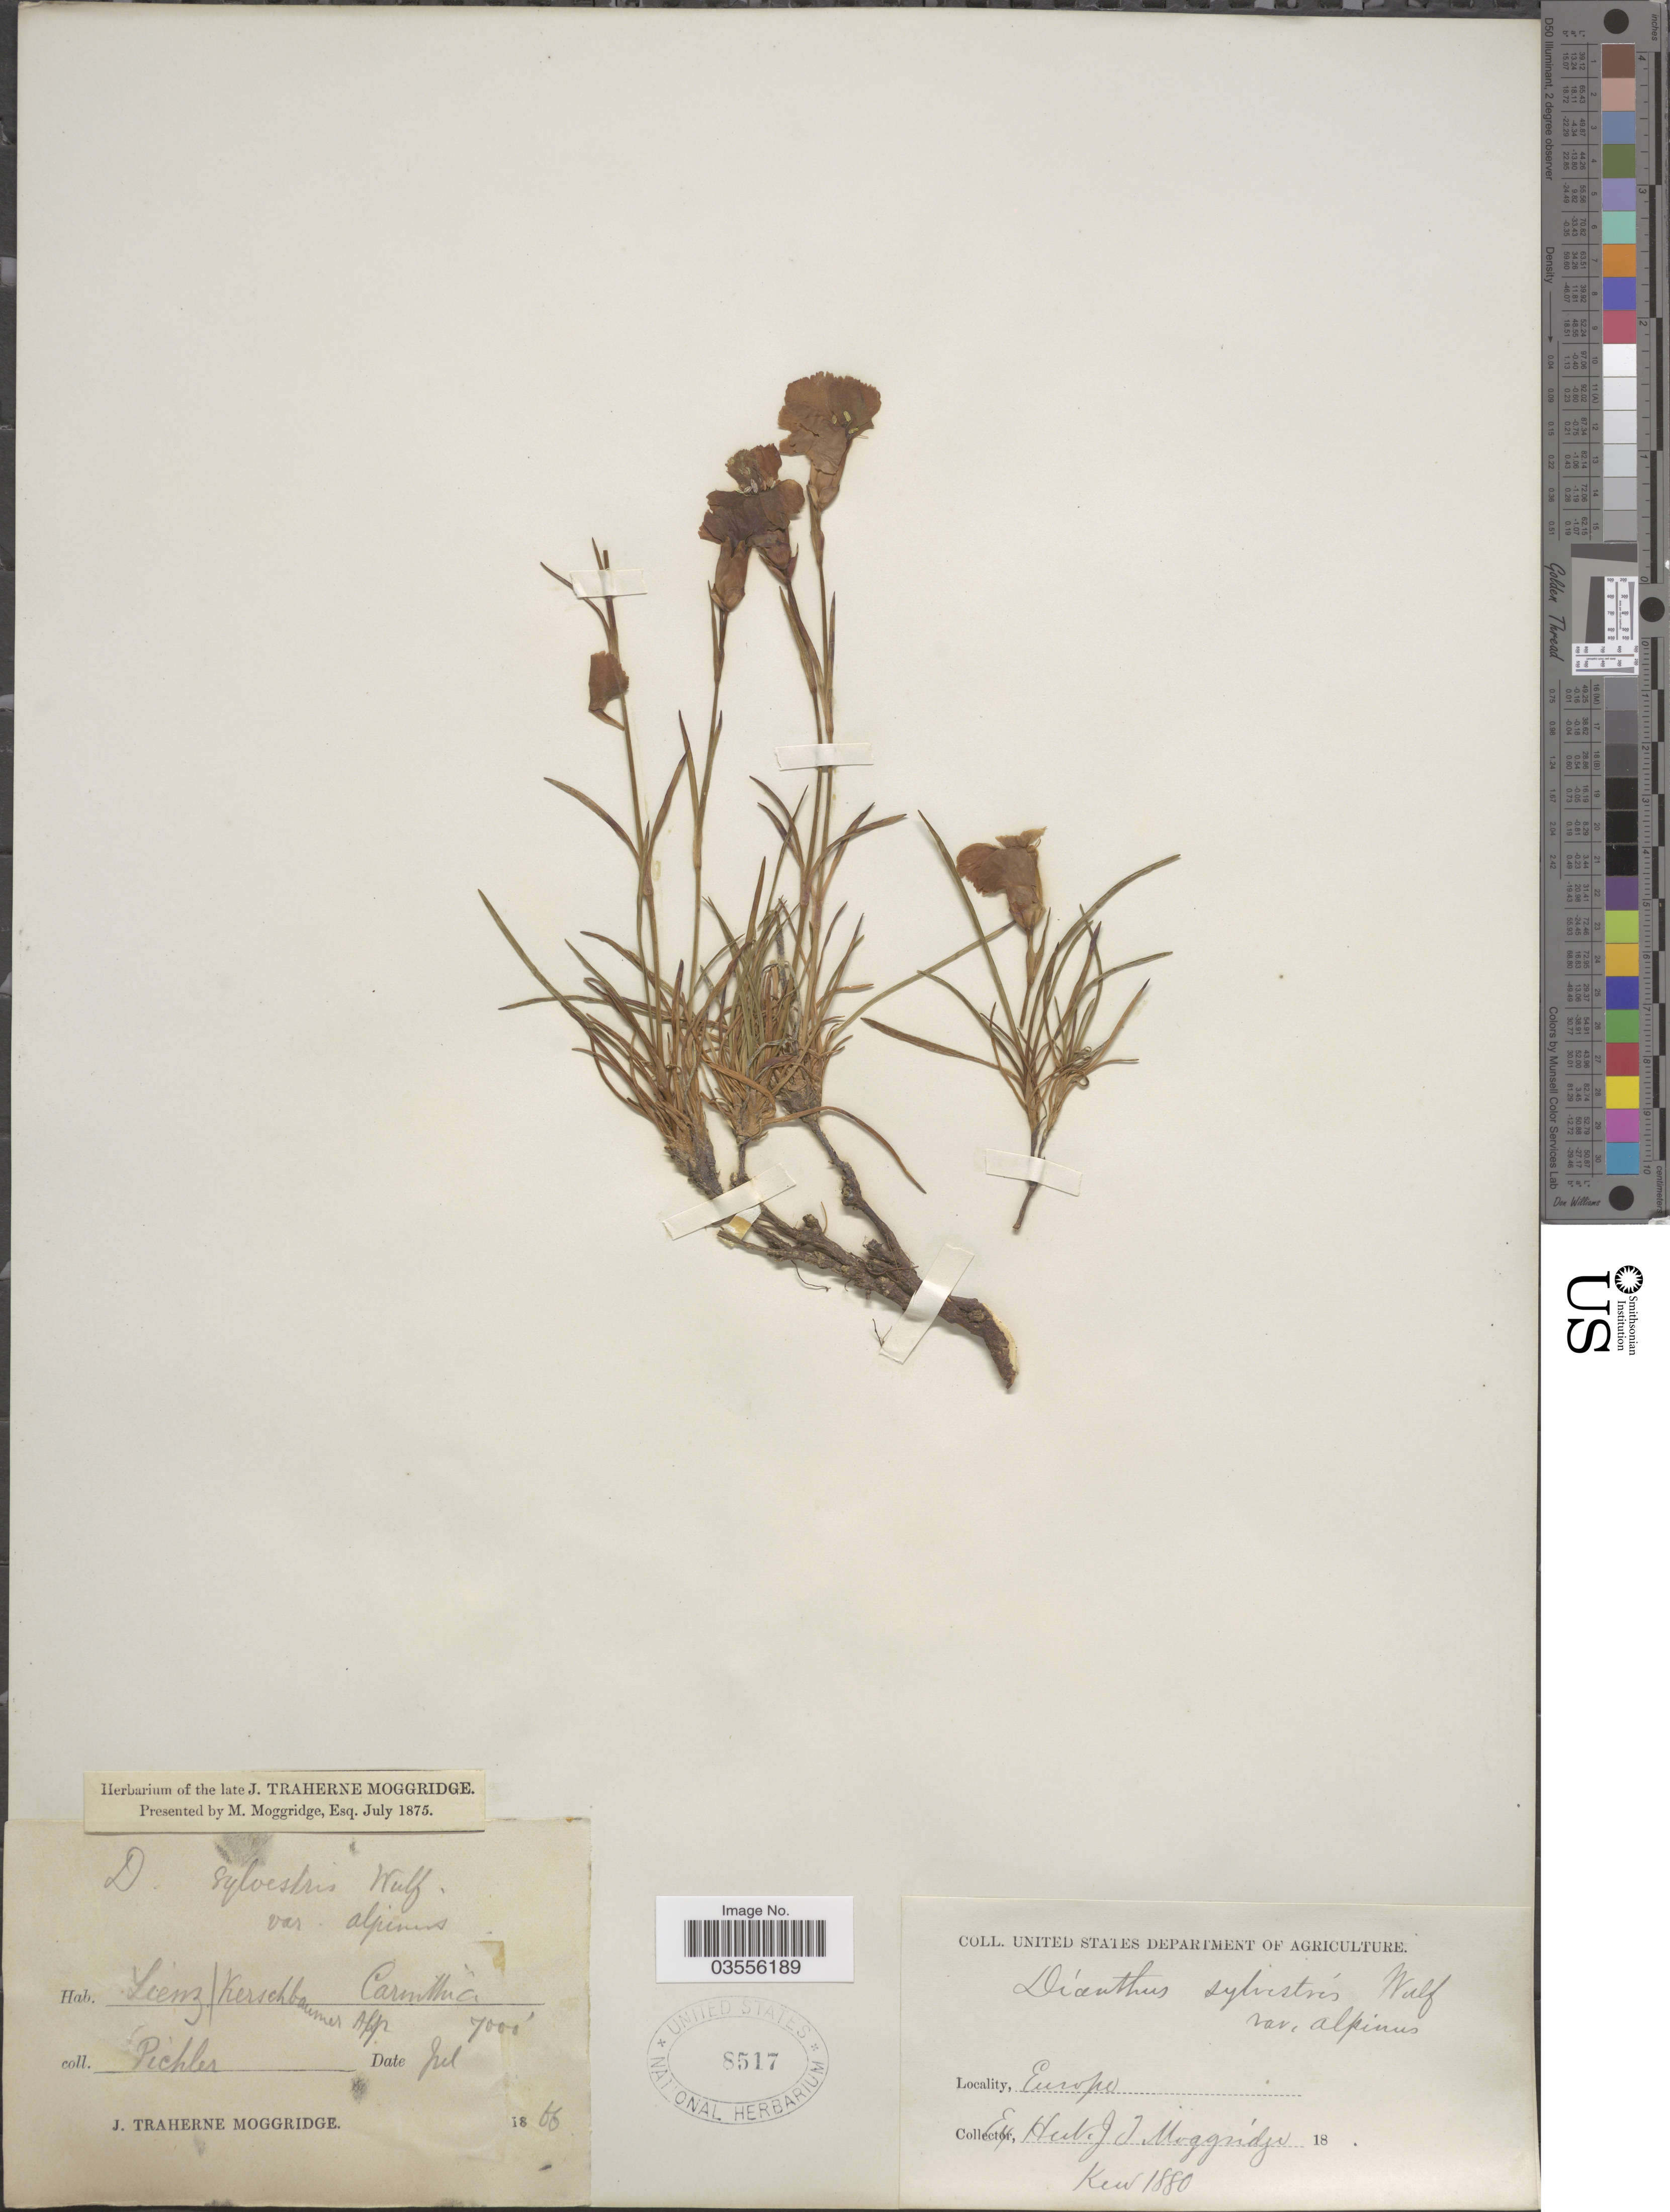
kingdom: Plantae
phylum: Tracheophyta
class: Magnoliopsida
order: Caryophyllales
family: Caryophyllaceae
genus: Dianthus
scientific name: Dianthus alpinus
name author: L.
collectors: Pichler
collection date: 1866-07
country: Austria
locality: Lienz/Kerschbamnis Alp. Carinthia.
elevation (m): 2134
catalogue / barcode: US 8517